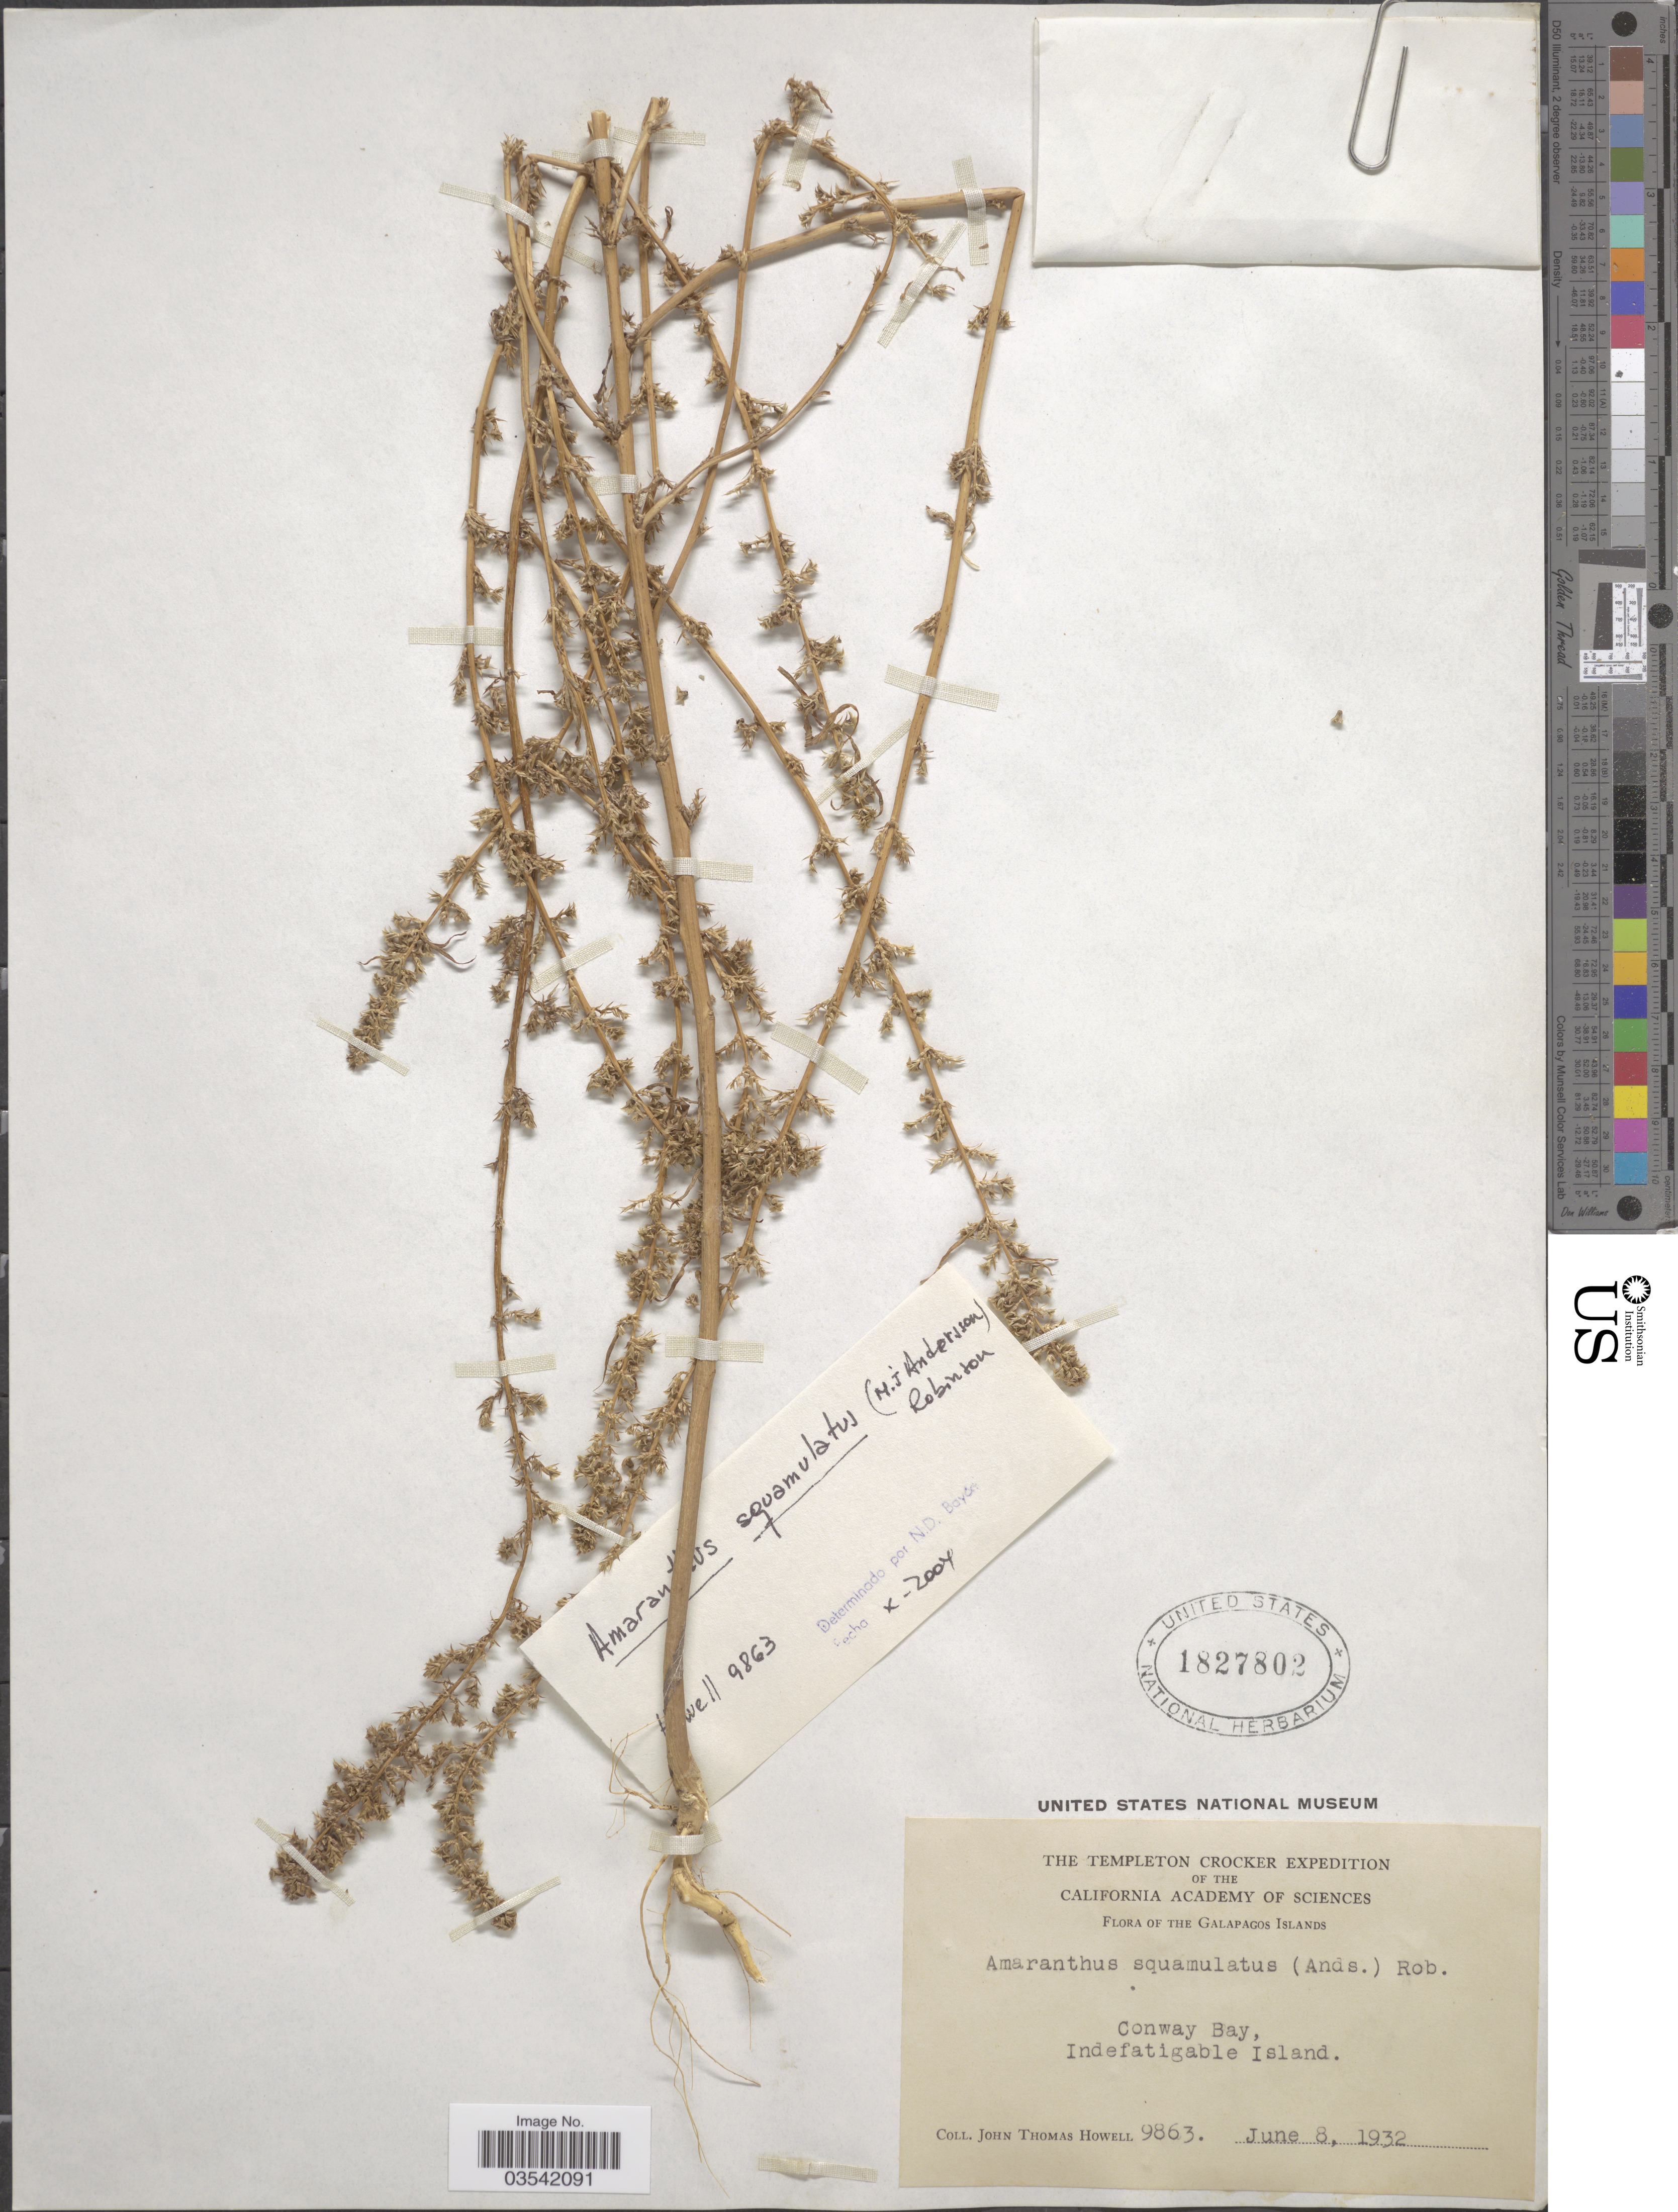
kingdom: Plantae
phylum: Tracheophyta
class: Magnoliopsida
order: Caryophyllales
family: Amaranthaceae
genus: Amaranthus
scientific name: Amaranthus squamulatus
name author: (Andersson) B.L. Rob.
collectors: J. T. Howell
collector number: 9863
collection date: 1932-06-08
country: Ecuador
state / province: Colón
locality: Galapagos Islands. Conway Bay, Indefatigable Island.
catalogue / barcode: US 1827802